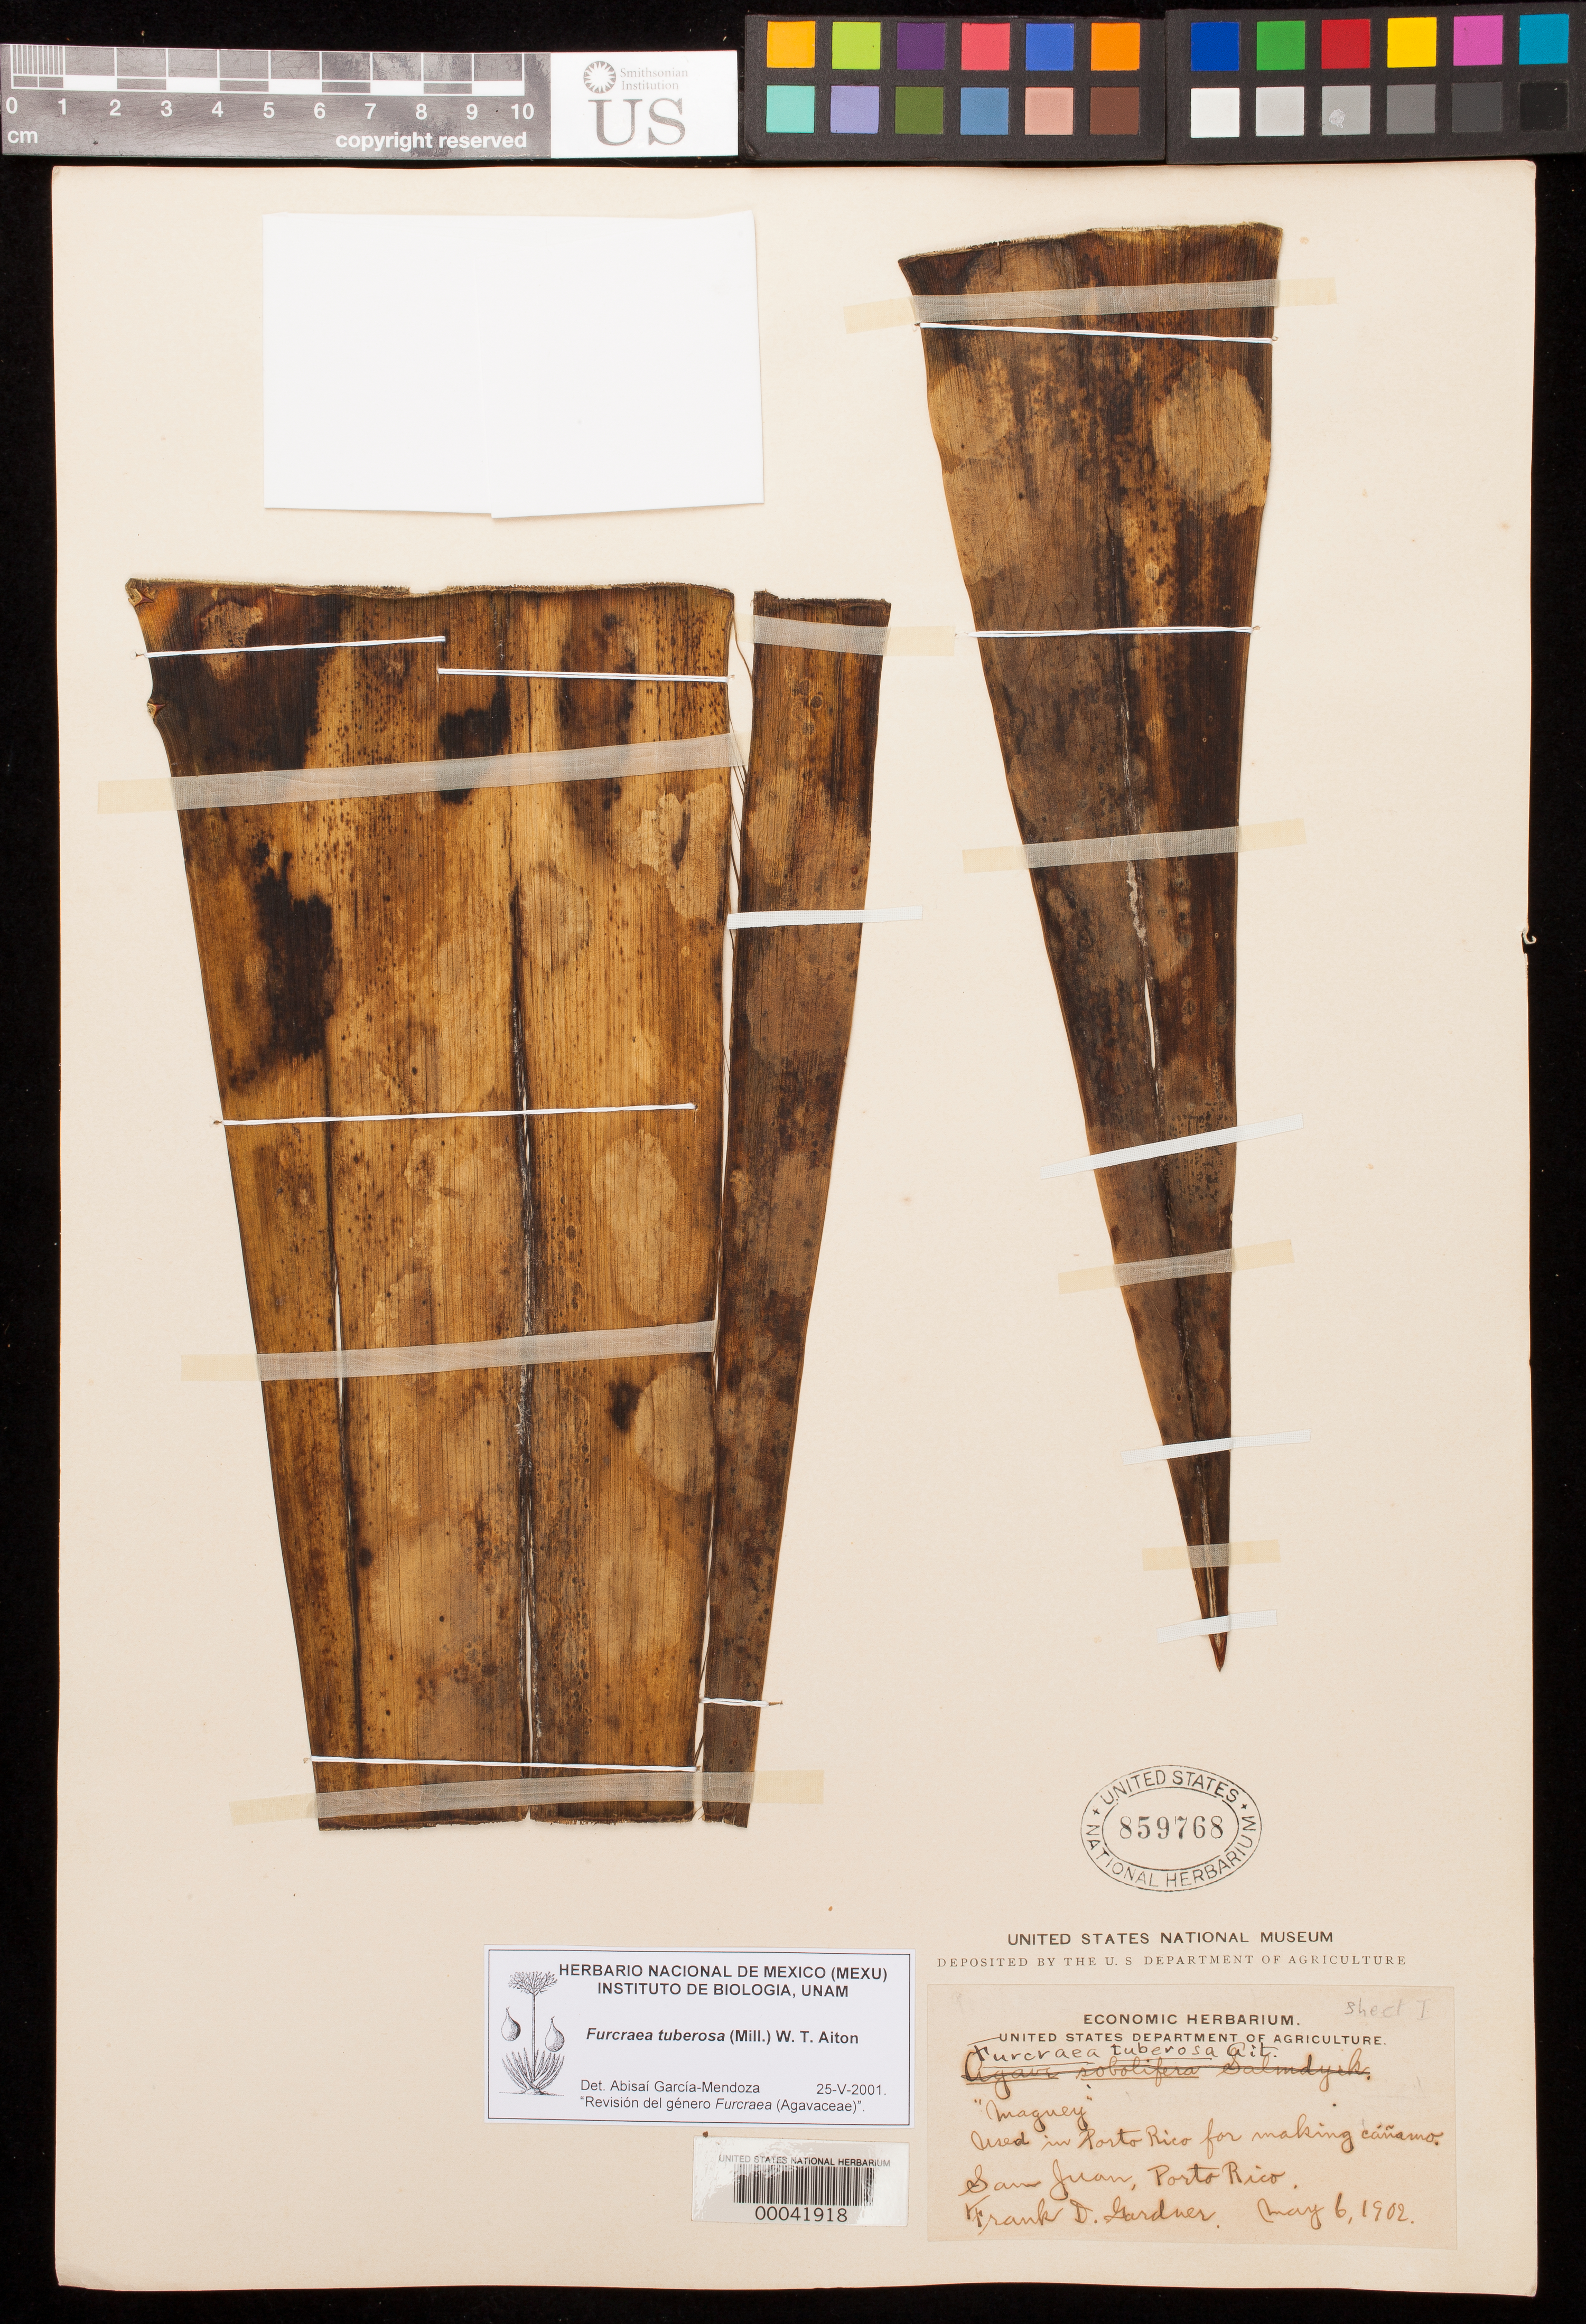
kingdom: Plantae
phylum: Tracheophyta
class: Liliopsida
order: Asparagales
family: Asparagaceae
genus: Furcraea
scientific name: Furcraea tuberosa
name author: (Mill.) W.T. Aiton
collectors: F. D. Gardner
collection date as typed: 06 May 1902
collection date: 1902-05-06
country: Puerto Rico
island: Greater Antilles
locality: San juan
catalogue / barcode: US 859768